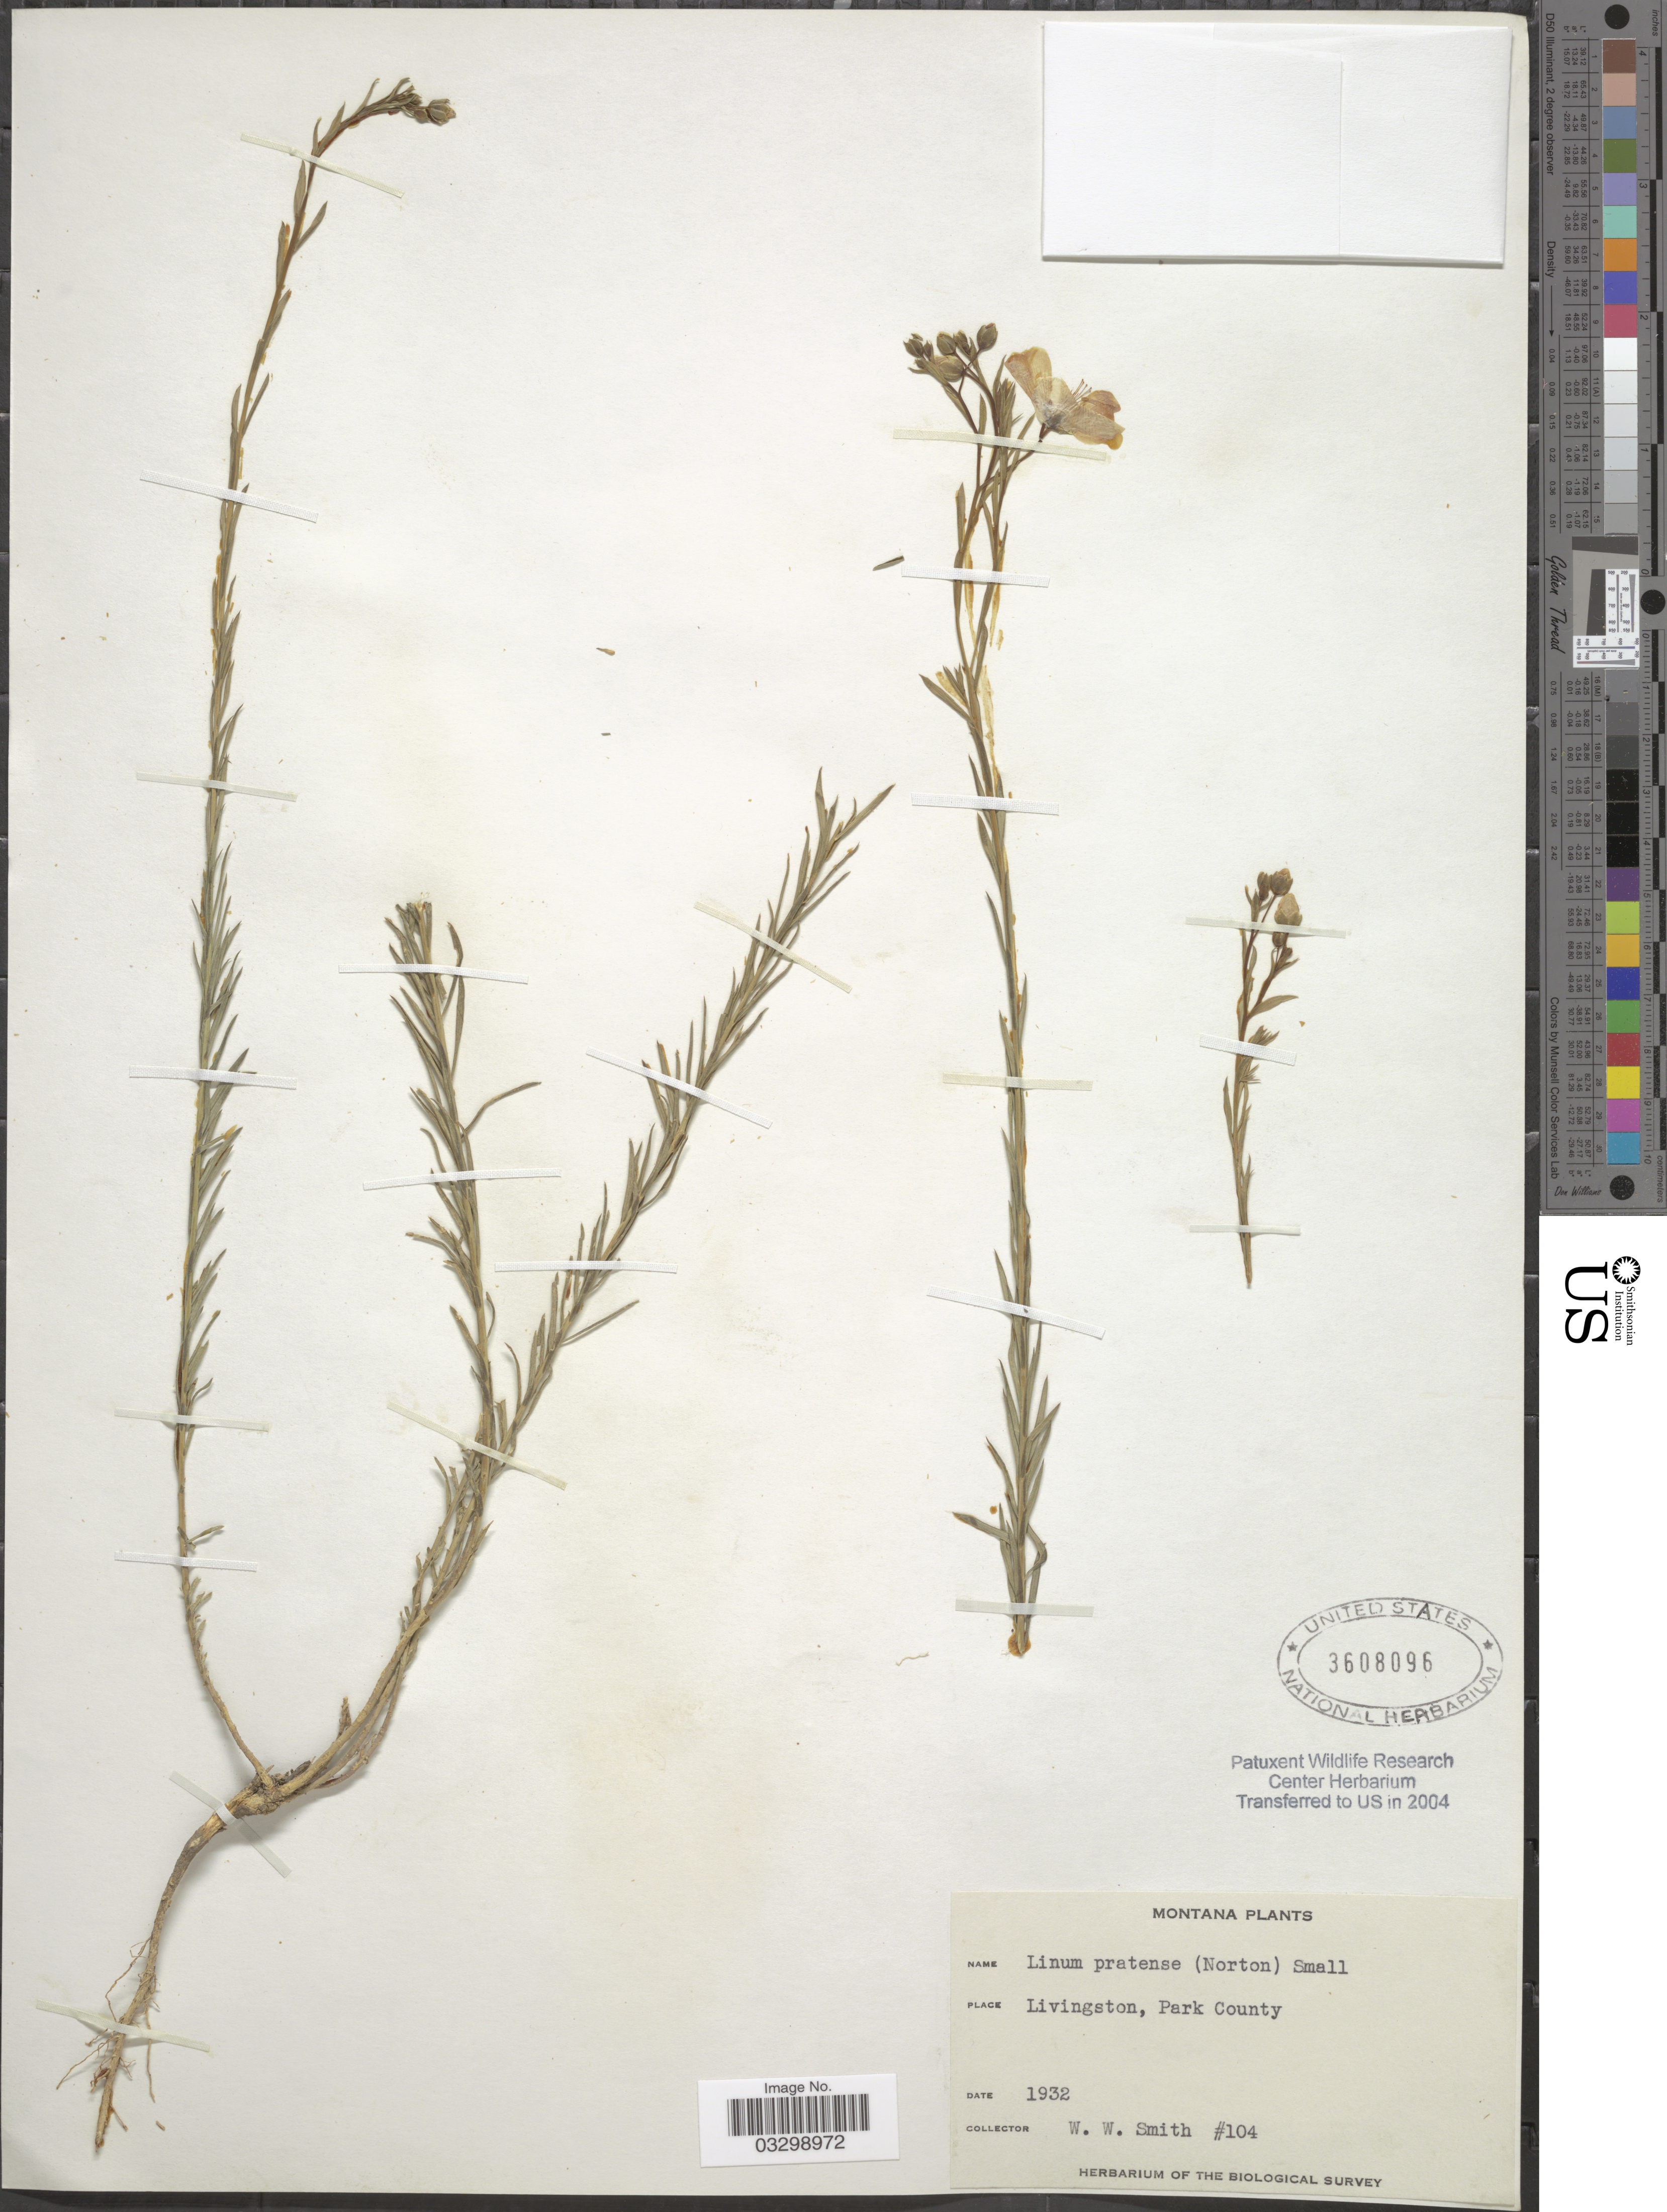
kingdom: Plantae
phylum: Tracheophyta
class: Magnoliopsida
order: Malpighiales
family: Linaceae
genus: Linum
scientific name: Linum pratense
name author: (J.B. Norton) Small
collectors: W. W. Smith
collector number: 104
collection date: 1932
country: United States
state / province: Montana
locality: Livingston, Park County.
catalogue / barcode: US 3608096